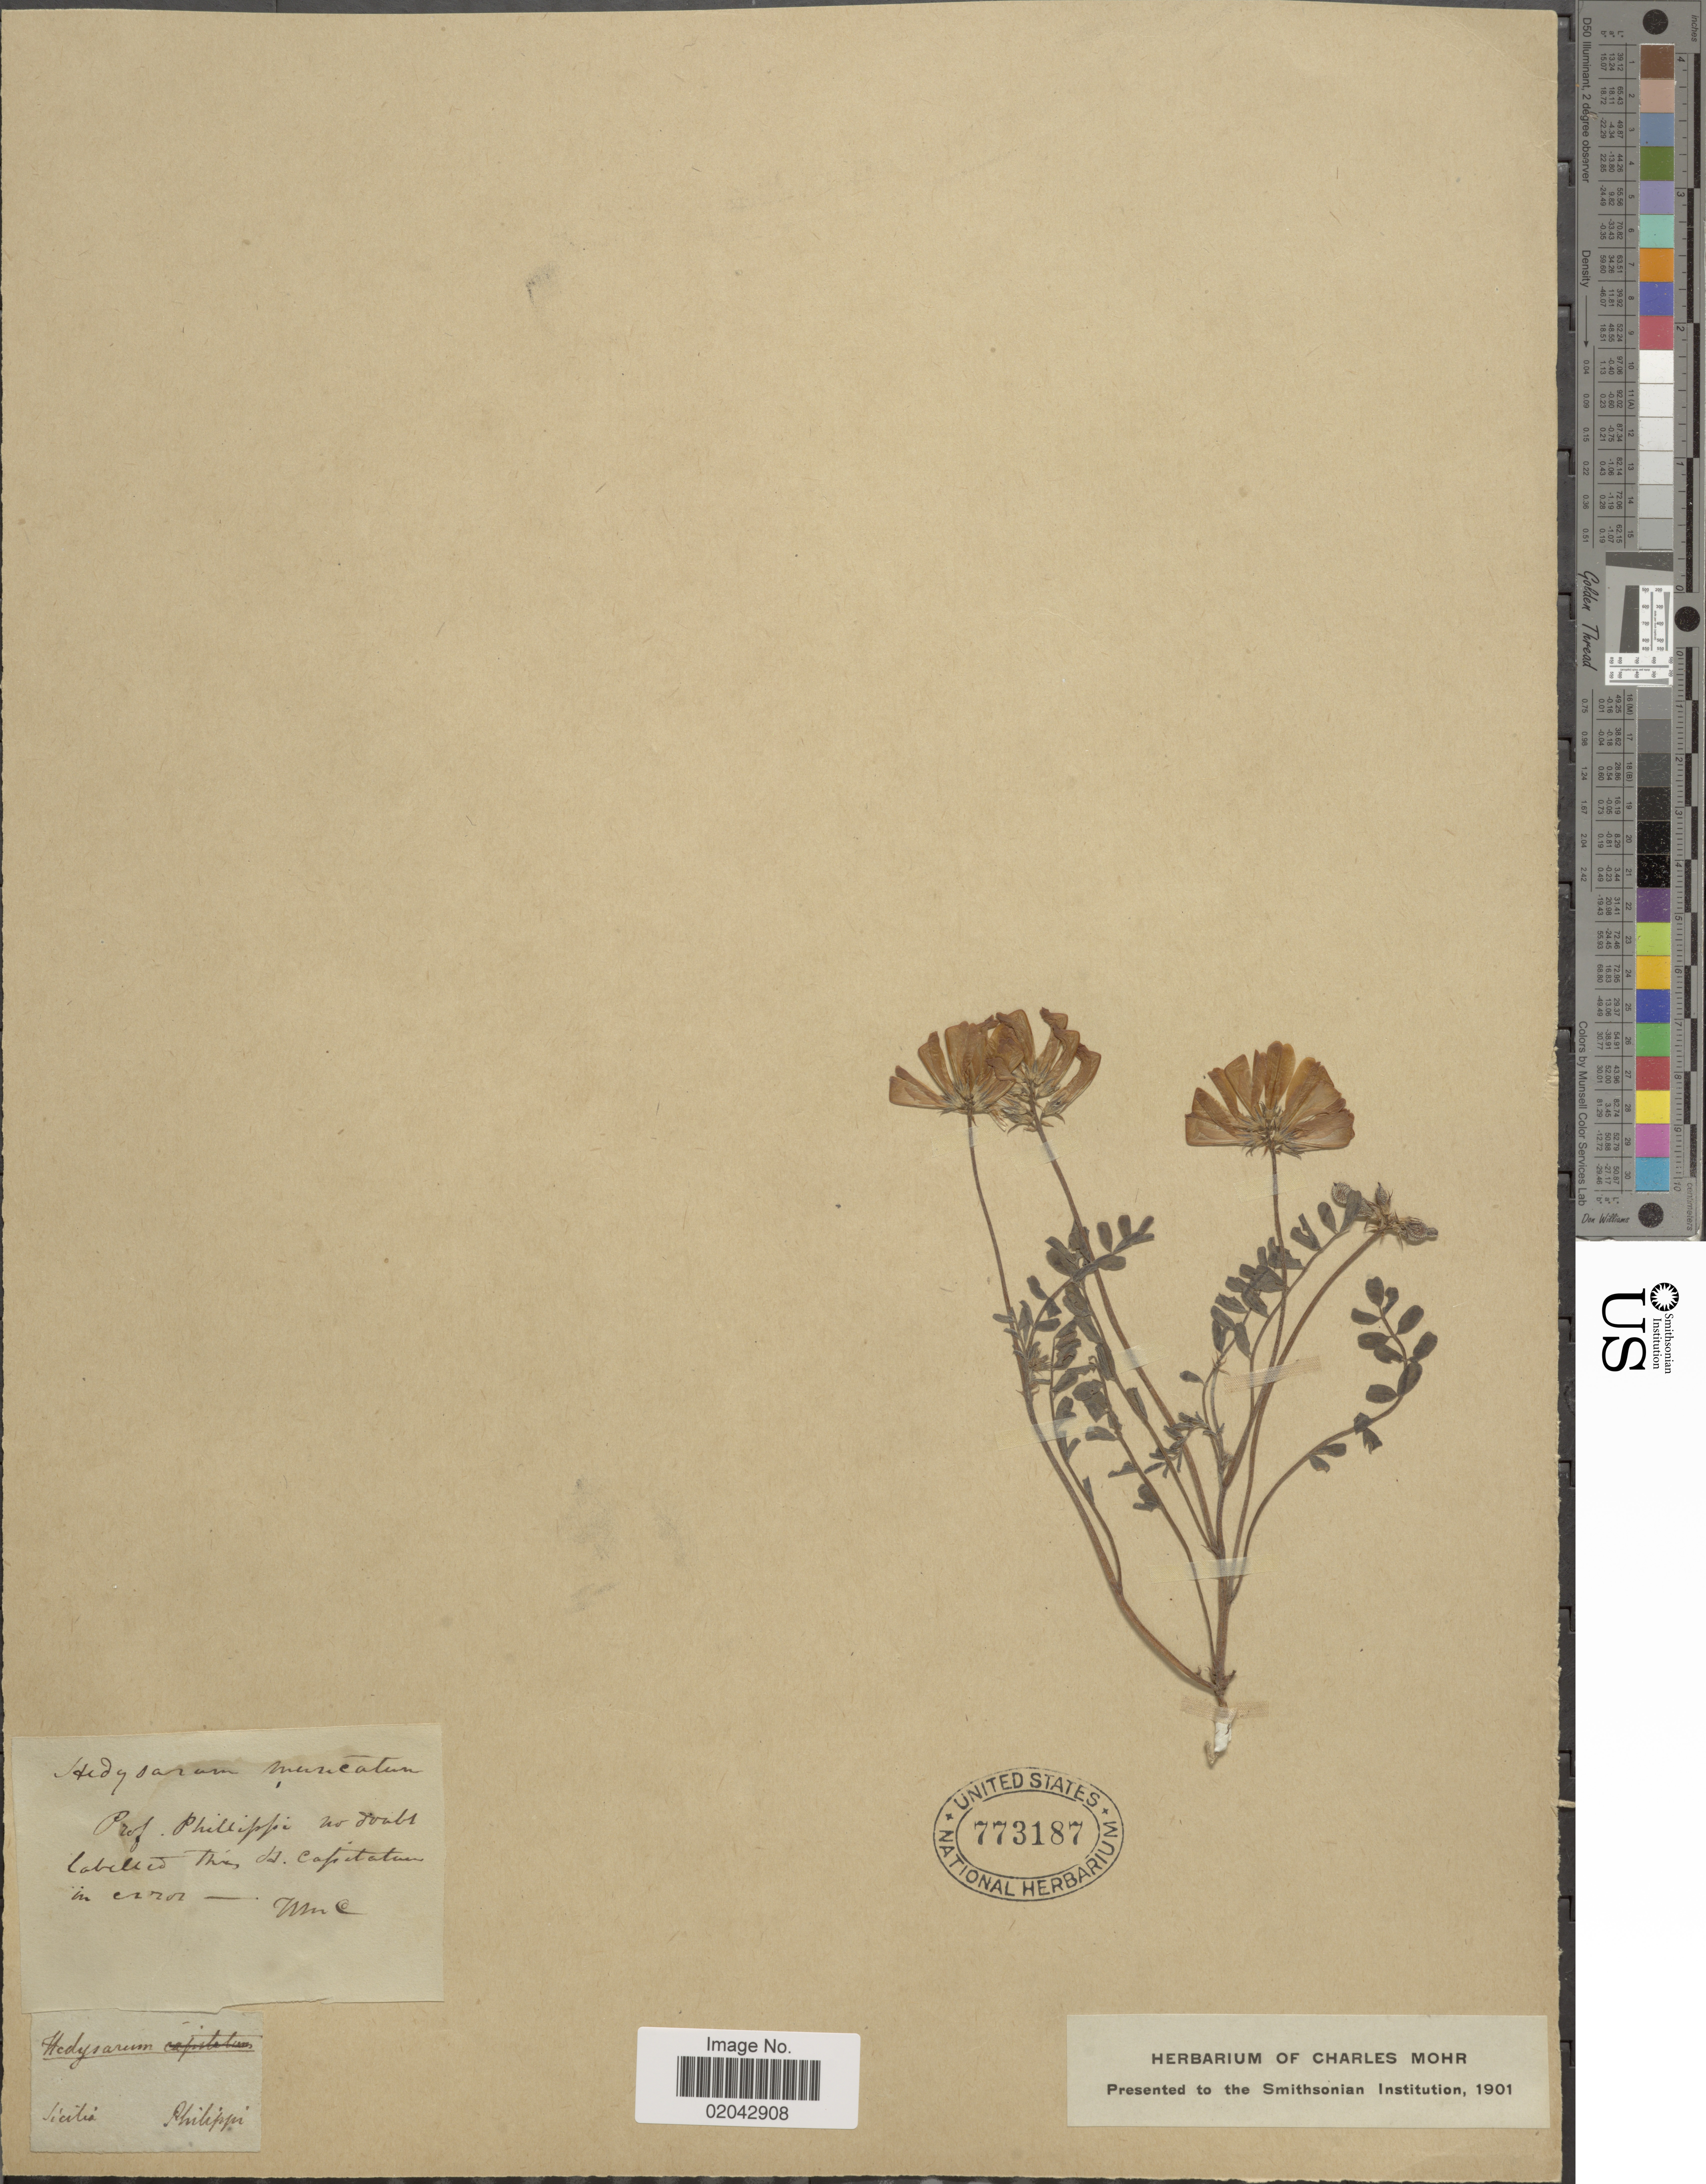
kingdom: Plantae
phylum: Tracheophyta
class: Magnoliopsida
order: Fabales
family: Fabaceae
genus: Hedysarum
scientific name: Hedysarum capitatum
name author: Burm. f.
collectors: -. Phillipi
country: Italy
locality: Sicilia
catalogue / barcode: US 773187